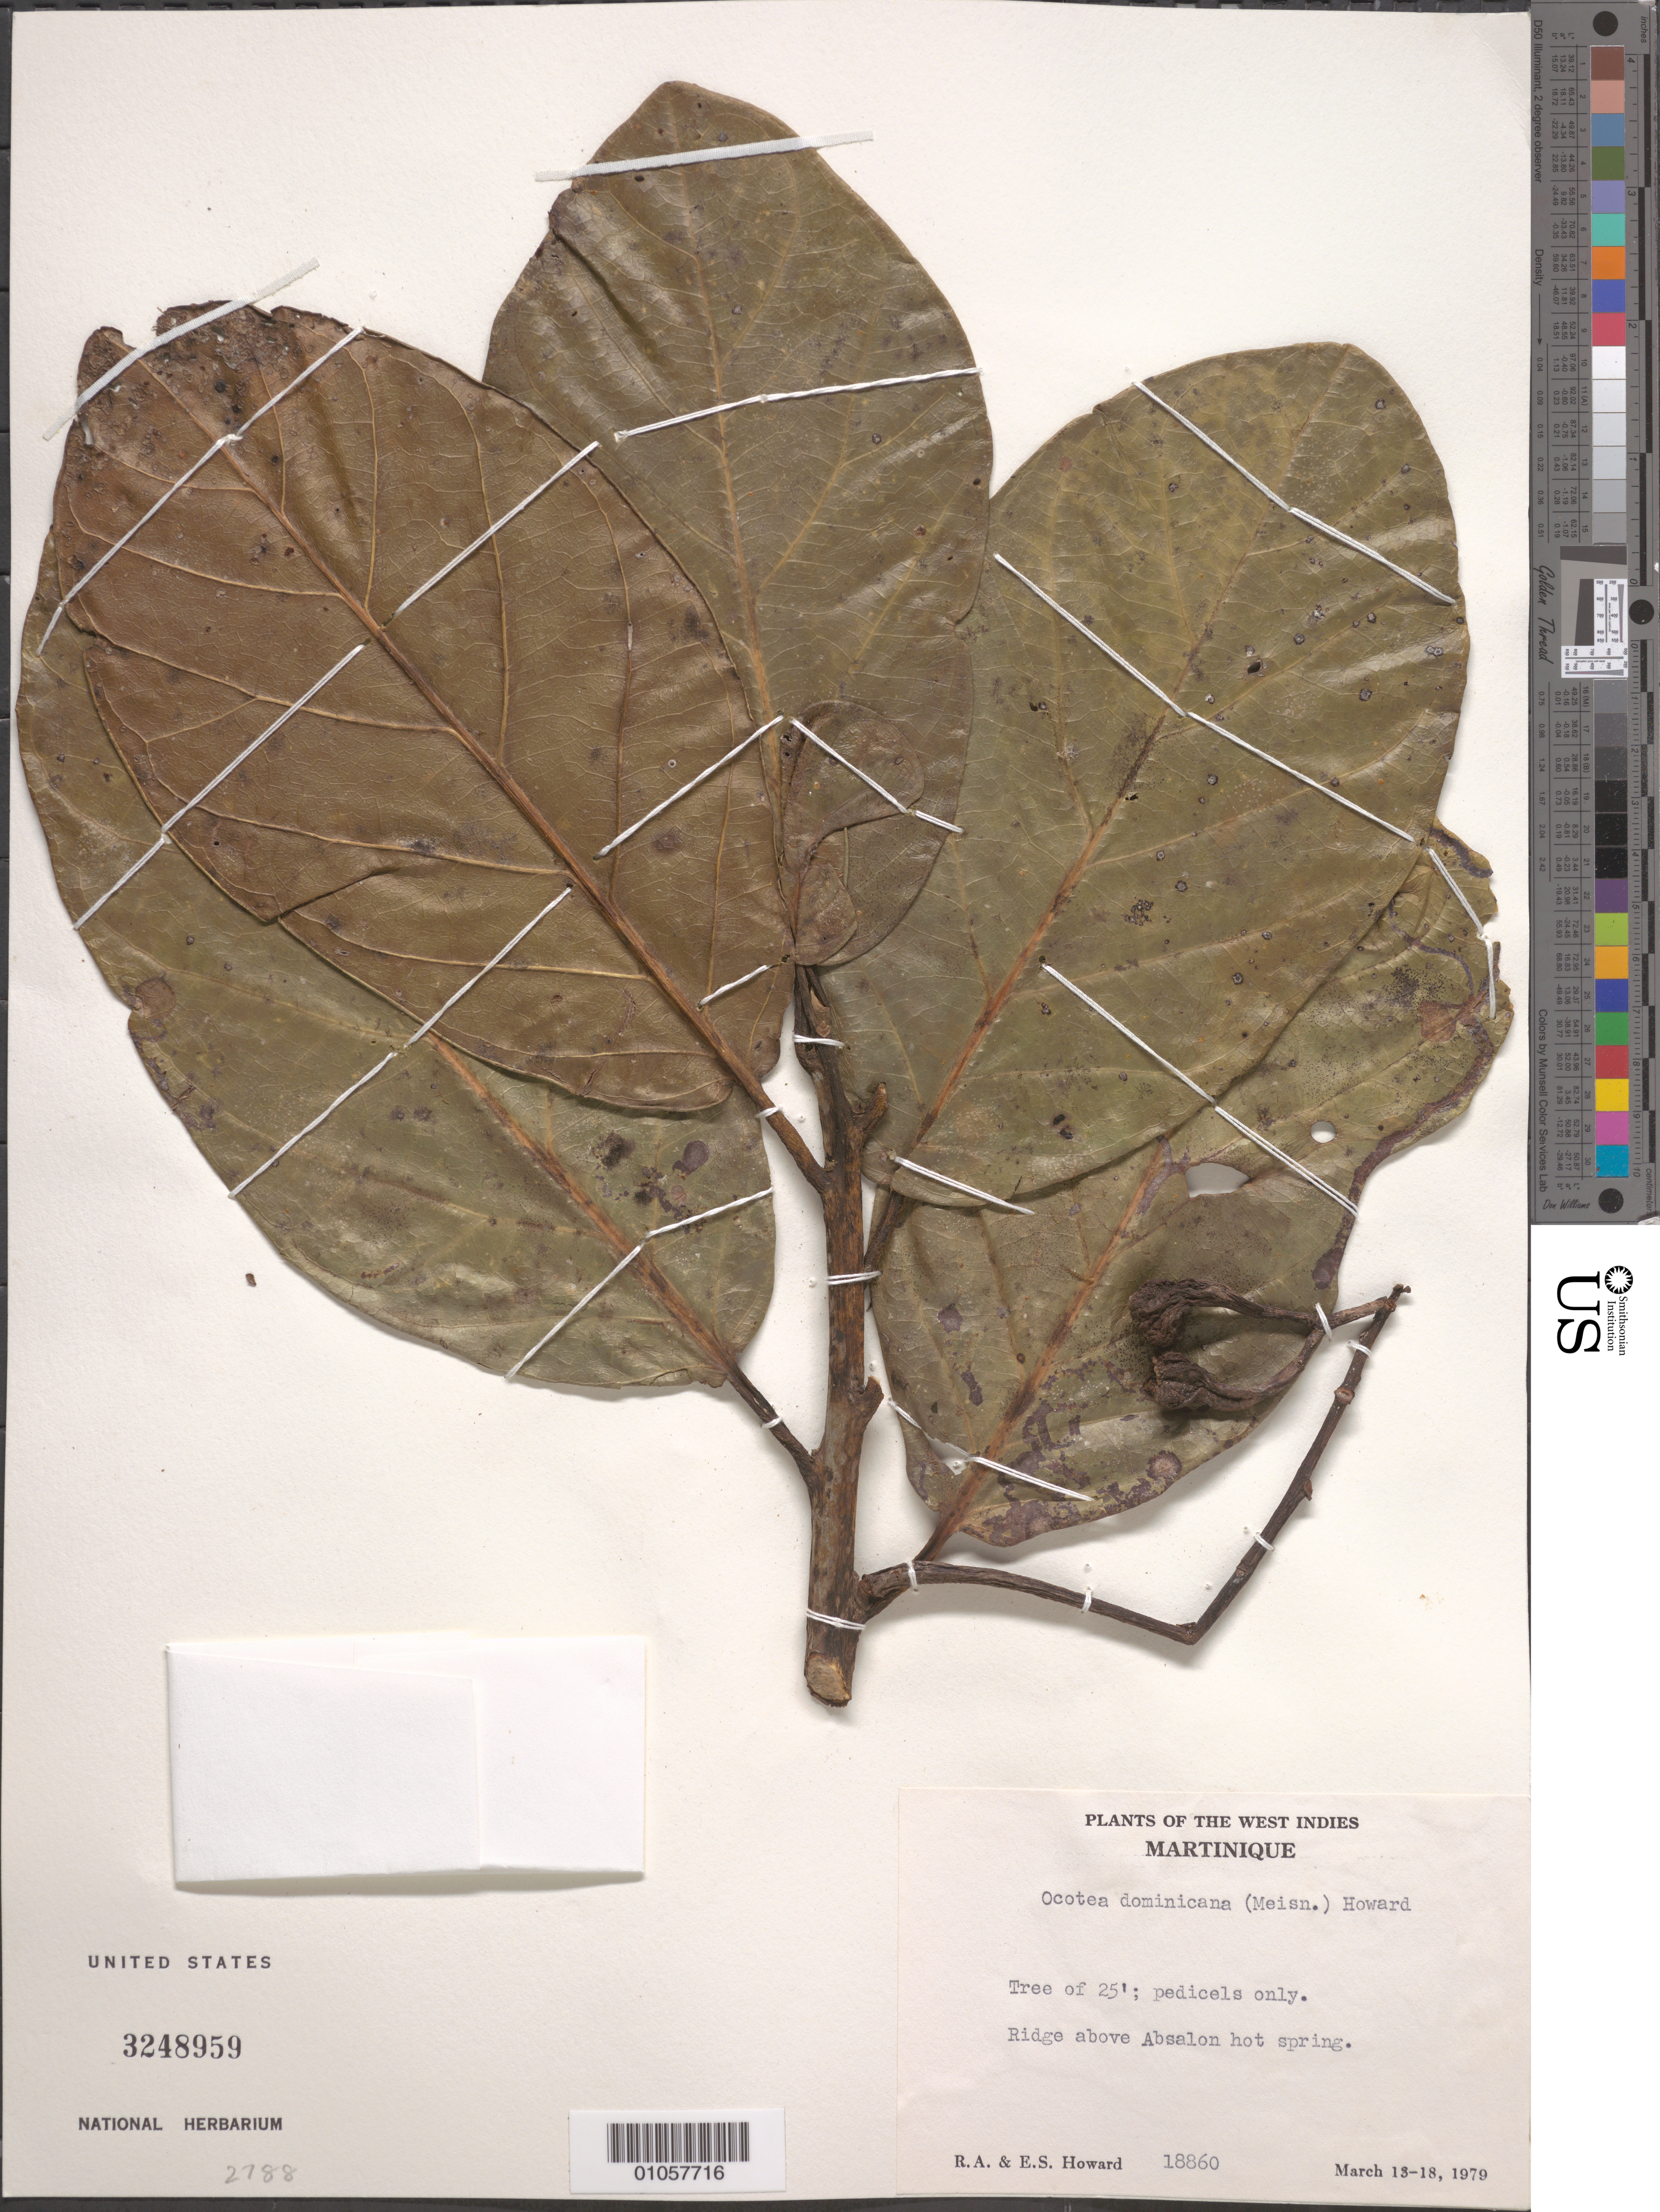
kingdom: Plantae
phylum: Tracheophyta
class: Magnoliopsida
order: Laurales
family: Lauraceae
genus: Ocotea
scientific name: Ocotea dominicana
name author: (Meisn.) R.A. Howard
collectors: R. A. Howard & E. S. Howard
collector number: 18860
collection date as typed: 13 Mar 1979 to 18 Mar 1979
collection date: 1979-03-13/1979-03-18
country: Martinique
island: Martinique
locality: Absalon hot spring, ridge above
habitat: Ridge above spring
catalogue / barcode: US 3248959